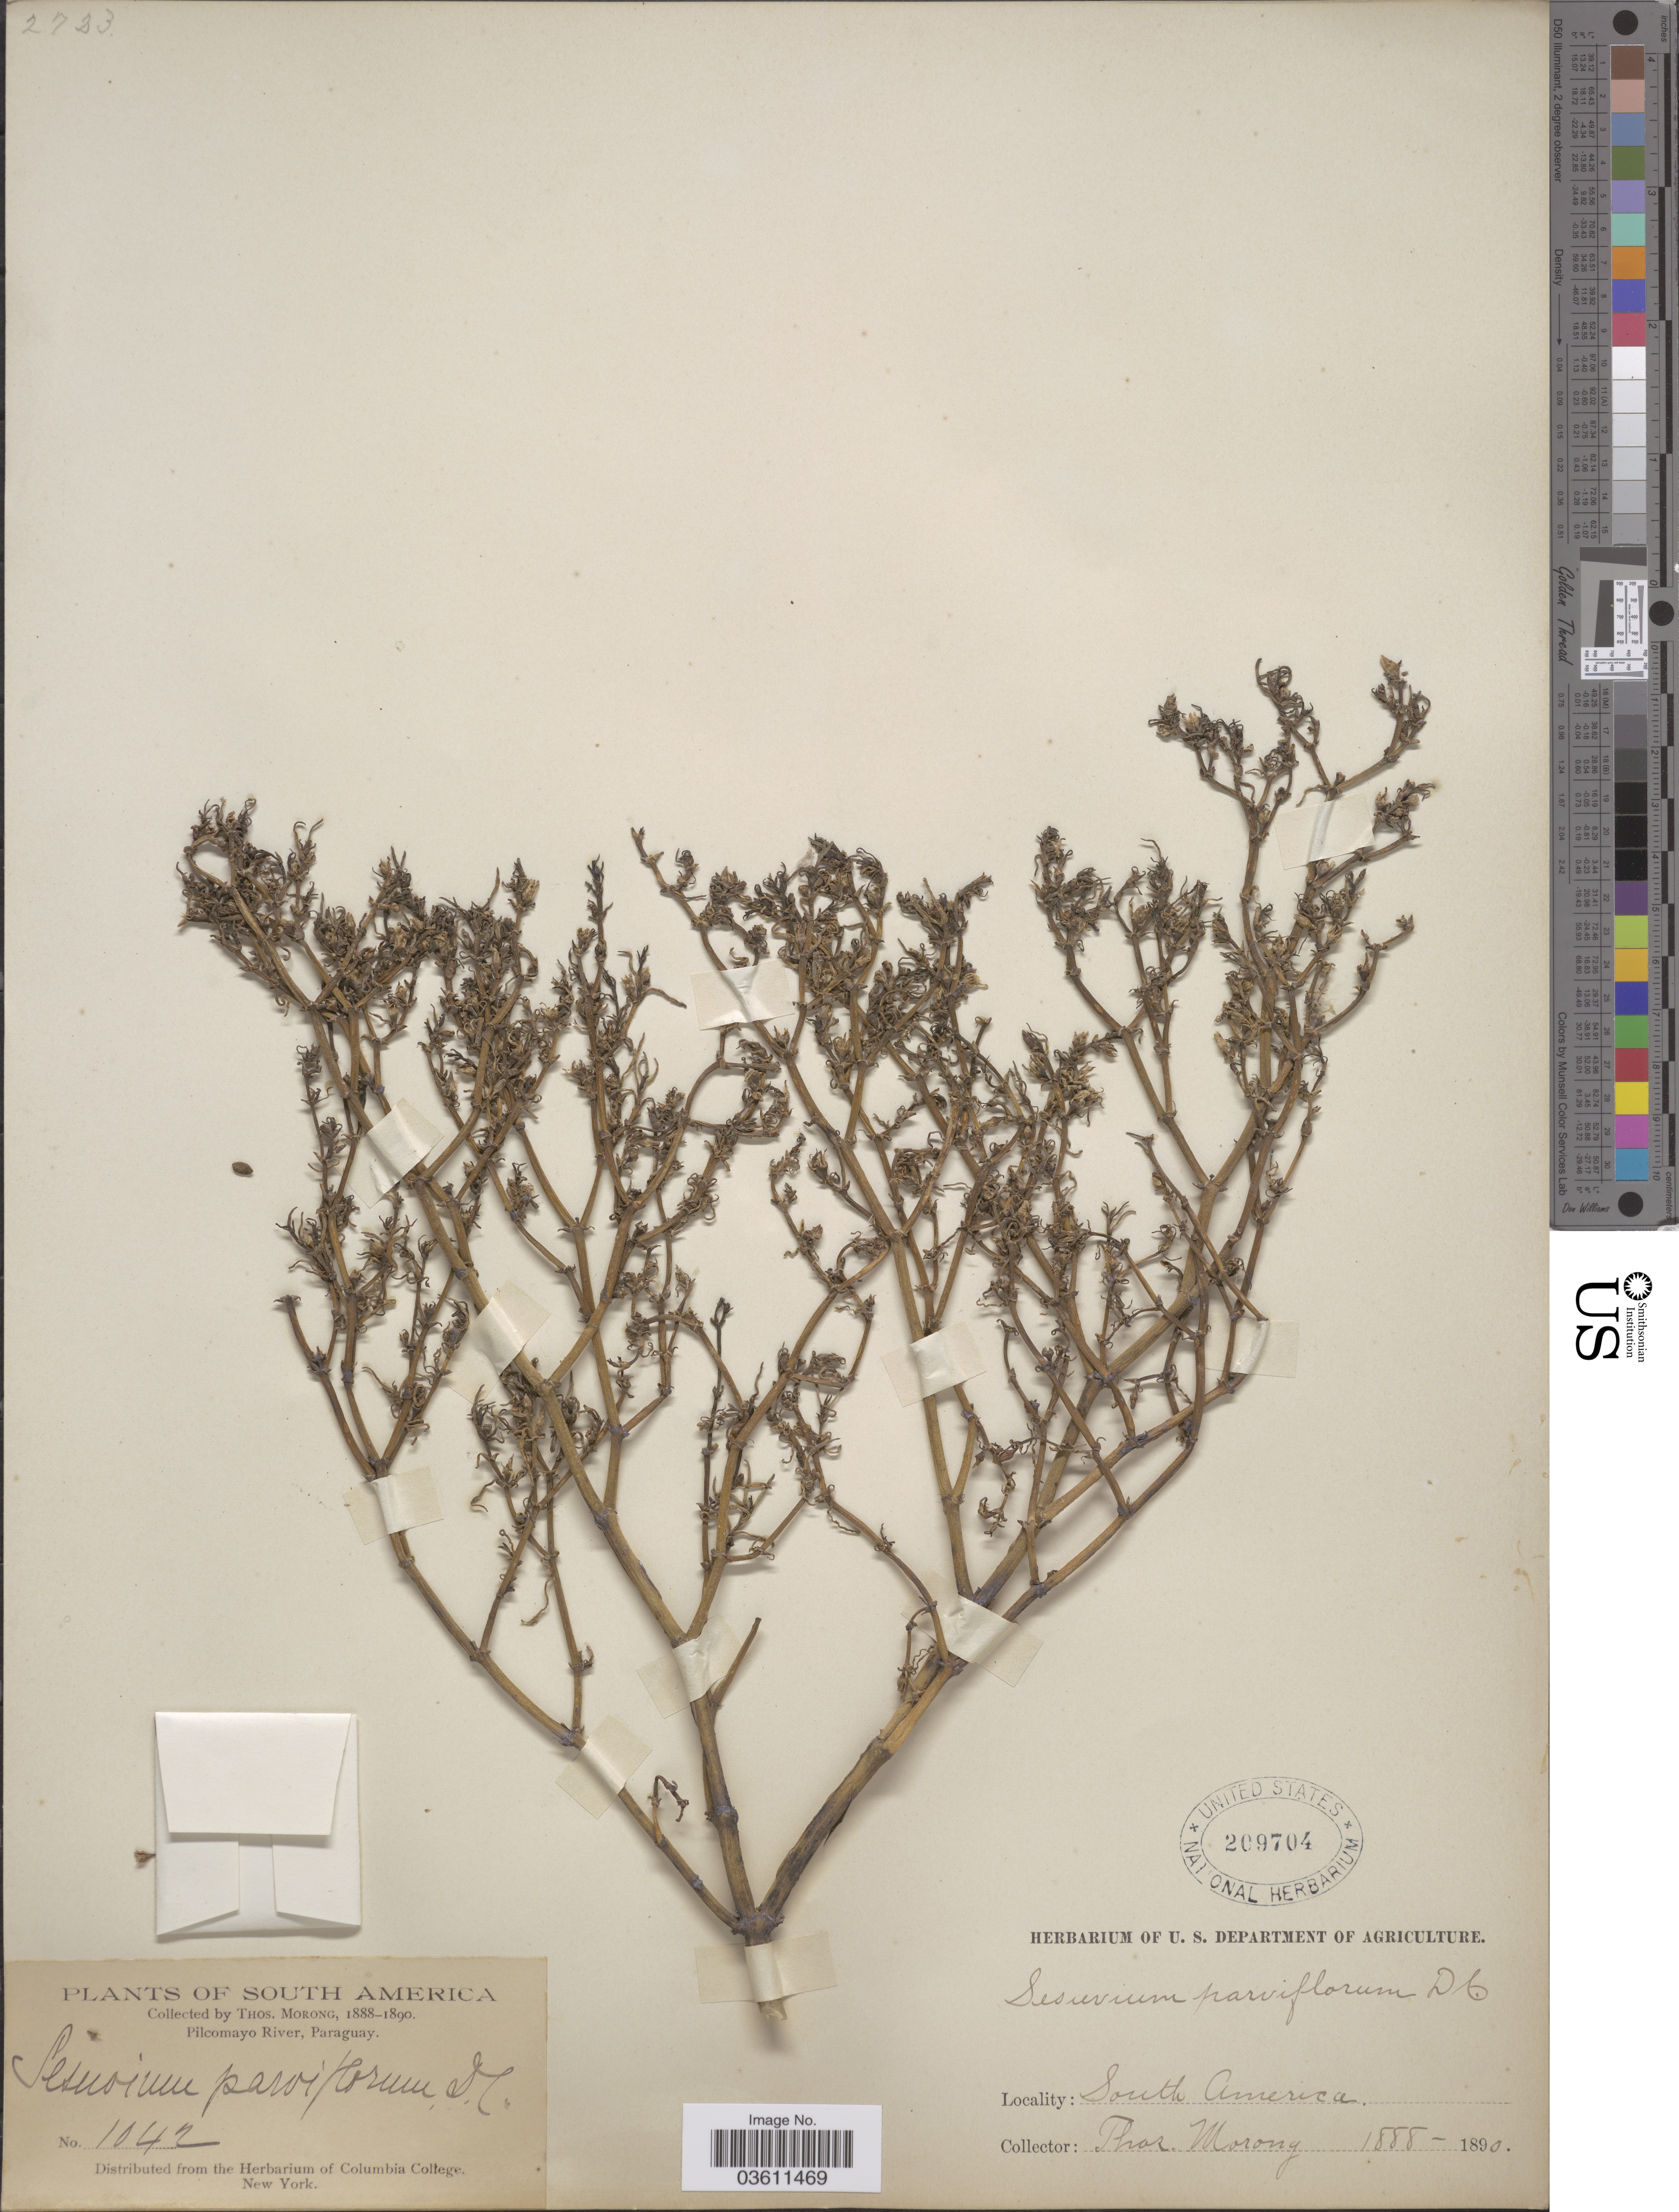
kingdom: Plantae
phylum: Tracheophyta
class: Magnoliopsida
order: Caryophyllales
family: Aizoaceae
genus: Sesuvium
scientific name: Sesuvium parviflorum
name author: DC.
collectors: ex herb. T. Morong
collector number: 1042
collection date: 1888/1890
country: Paraguay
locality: Pilcomayo River.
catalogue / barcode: US 209704